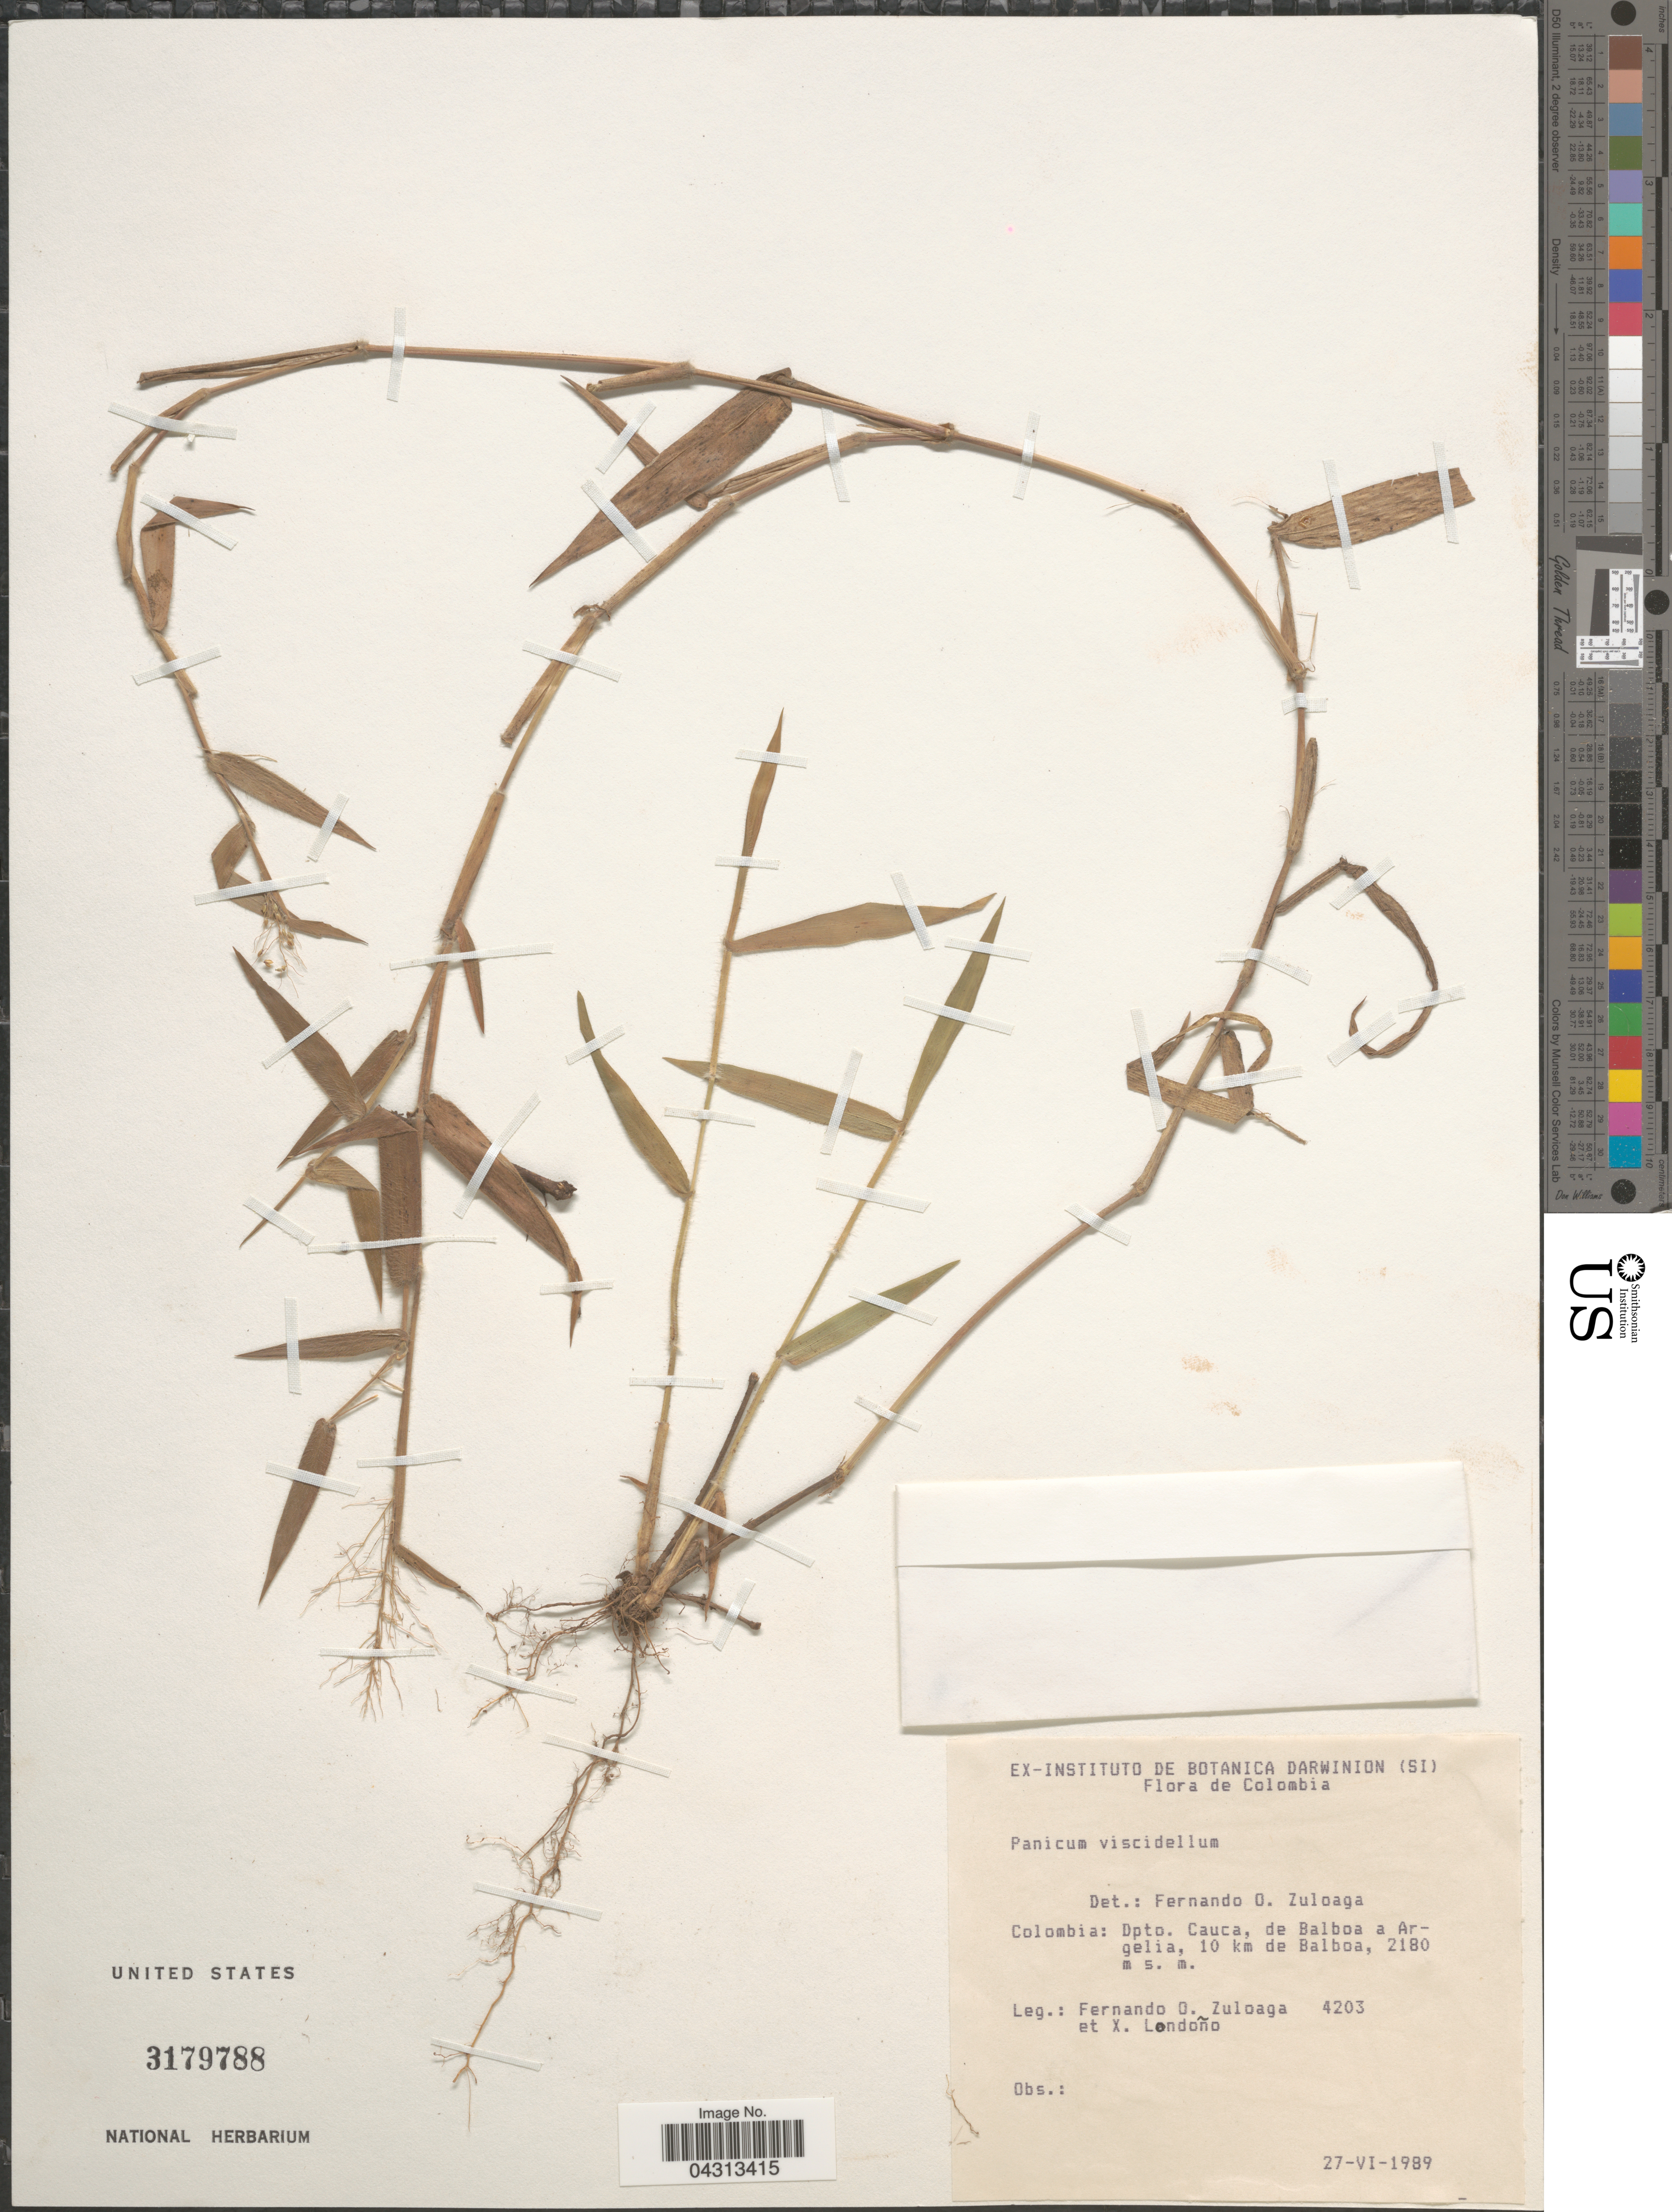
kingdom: Plantae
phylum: Tracheophyta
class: Liliopsida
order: Poales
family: Poaceae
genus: Dichanthelium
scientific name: Dichanthelium viscidellum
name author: (Scribn.) Gould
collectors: F. O. Zuloaga & X. Londoño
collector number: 4203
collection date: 1989-06-27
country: Colombia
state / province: Cauca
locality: Dpto. Cauca, de Balboa a Argelia, 10 km de Balboa.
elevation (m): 2180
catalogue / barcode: US 3179788